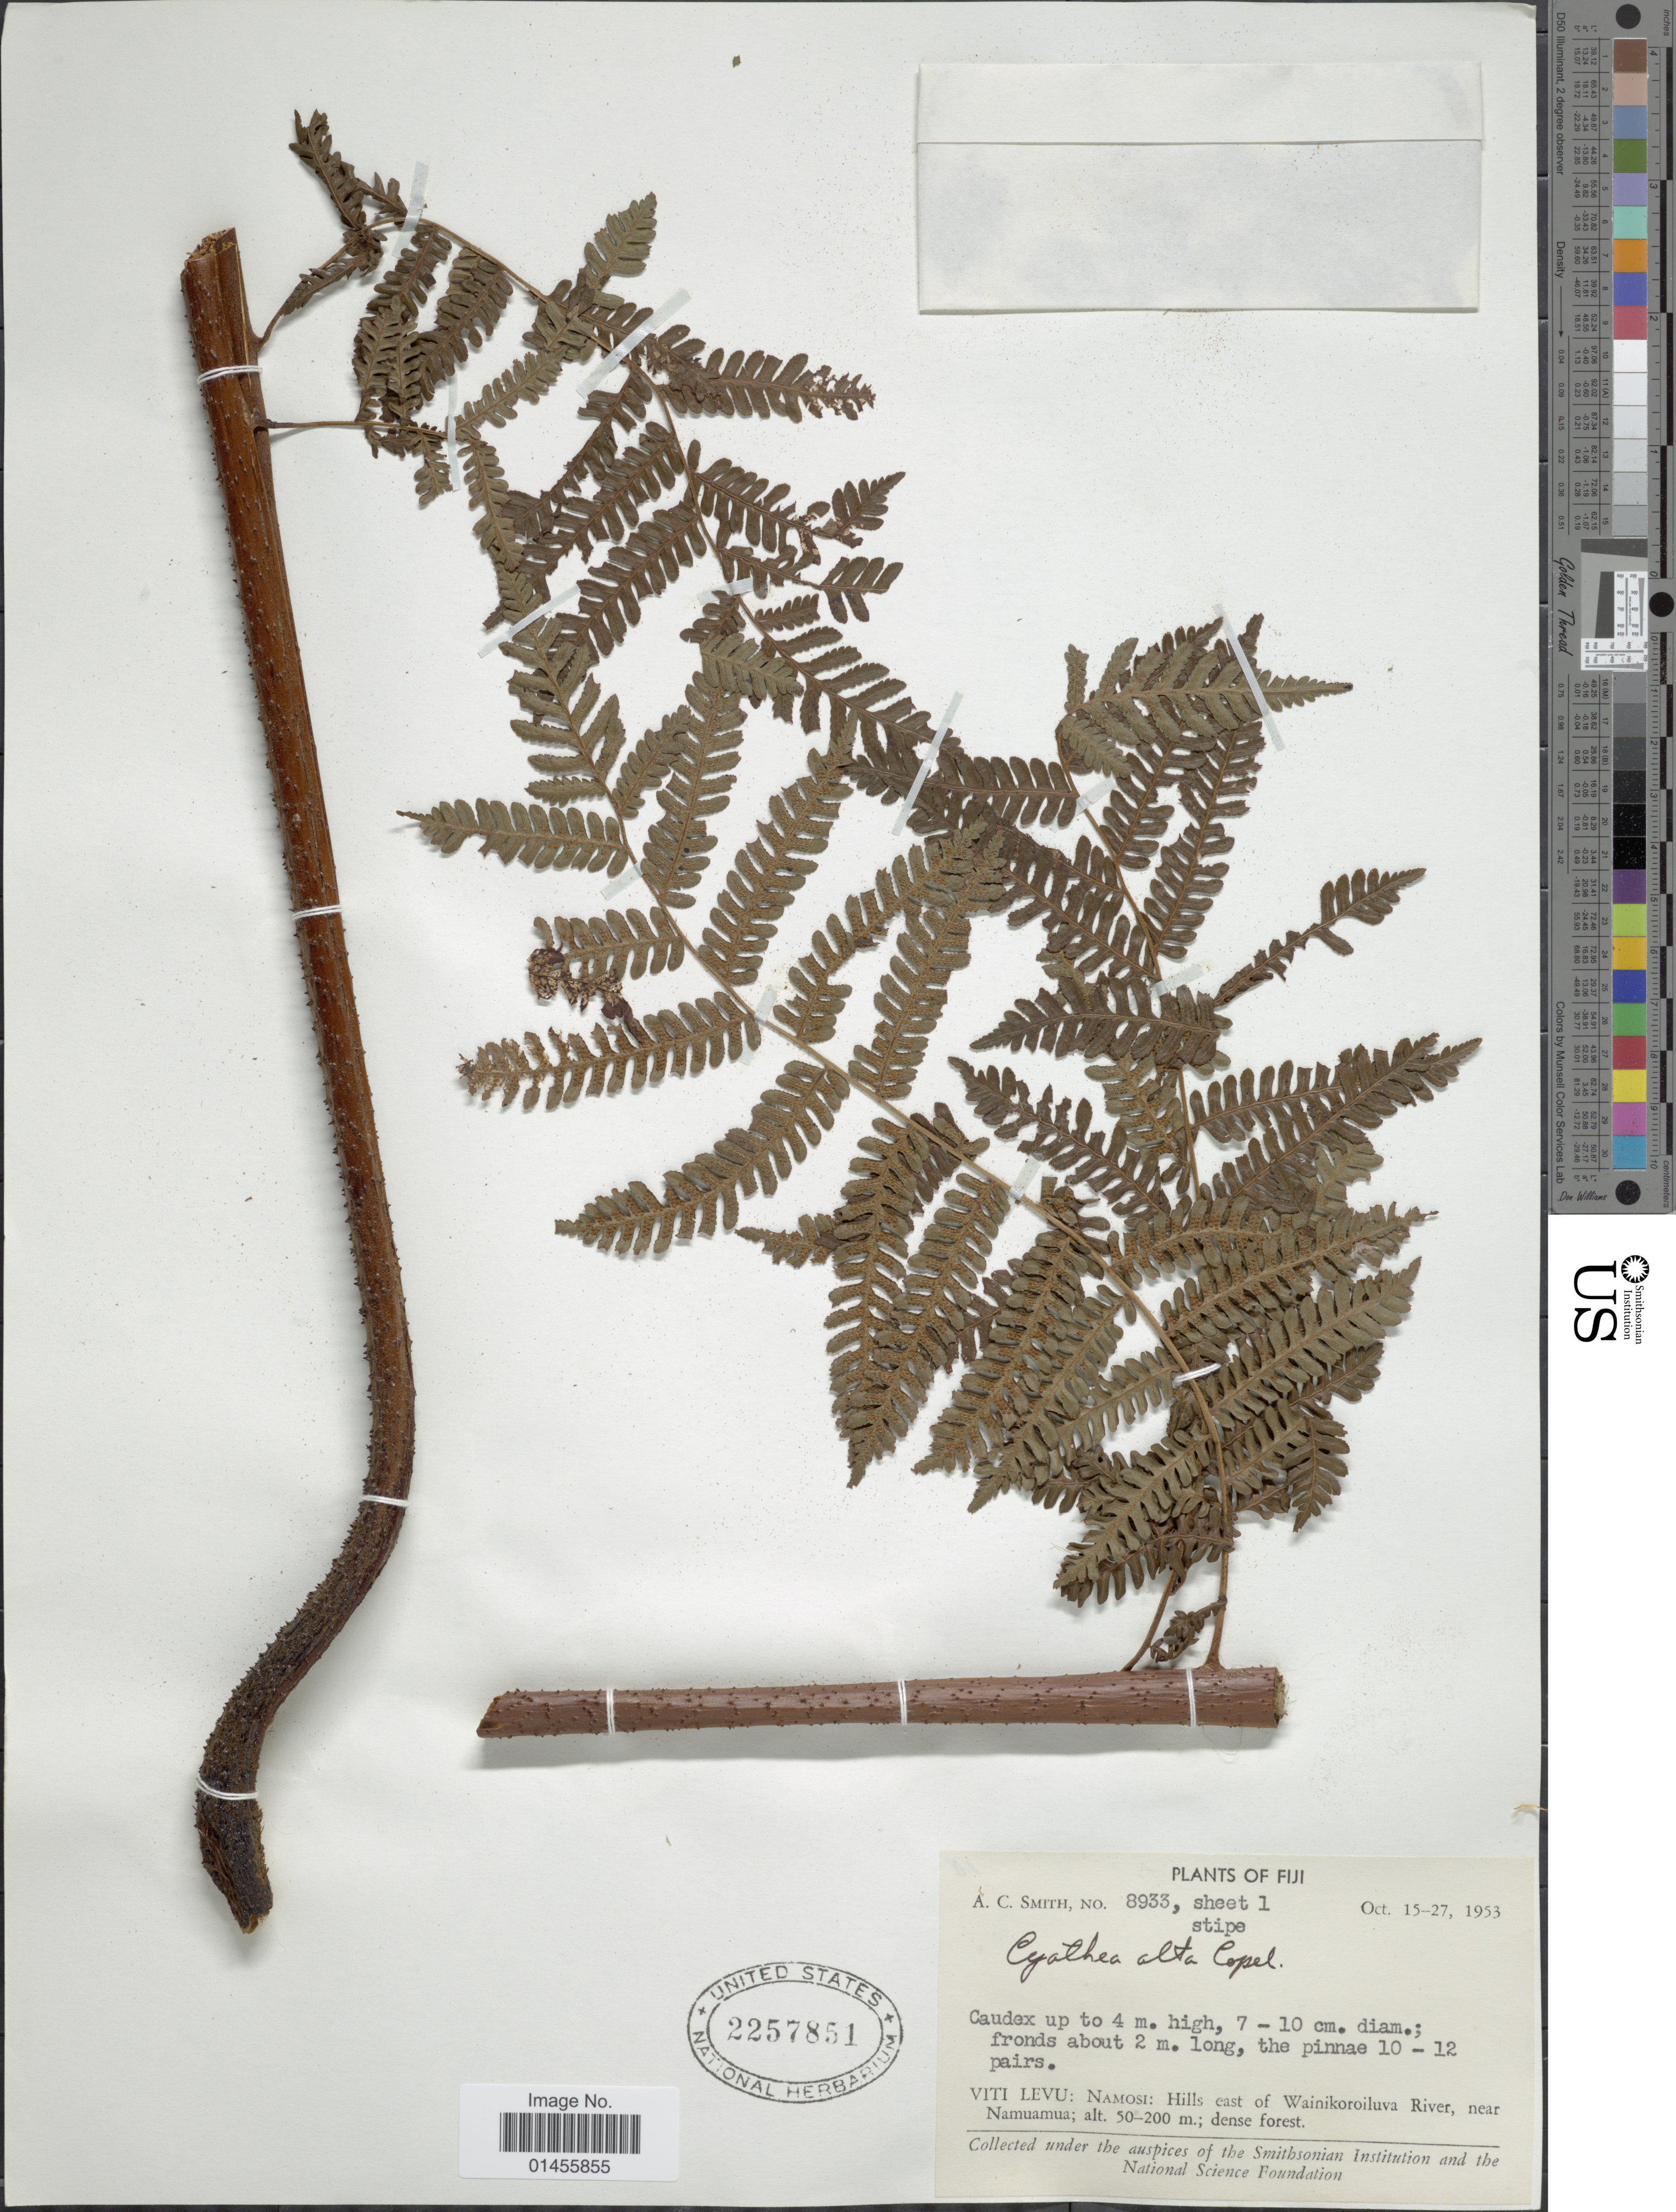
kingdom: Plantae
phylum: Tracheophyta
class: Polypodiopsida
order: Cyatheales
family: Cyatheaceae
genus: Alsophila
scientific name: Alsophila alta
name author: (Copel.) R.M. Tryon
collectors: A. C. Smith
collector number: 8933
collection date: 1953-10-15/1953-10-27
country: Fiji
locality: Viti Levu: Namosi: Hills east of Wainikoroiluva River, near Namuamua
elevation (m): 50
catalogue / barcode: US 2257851